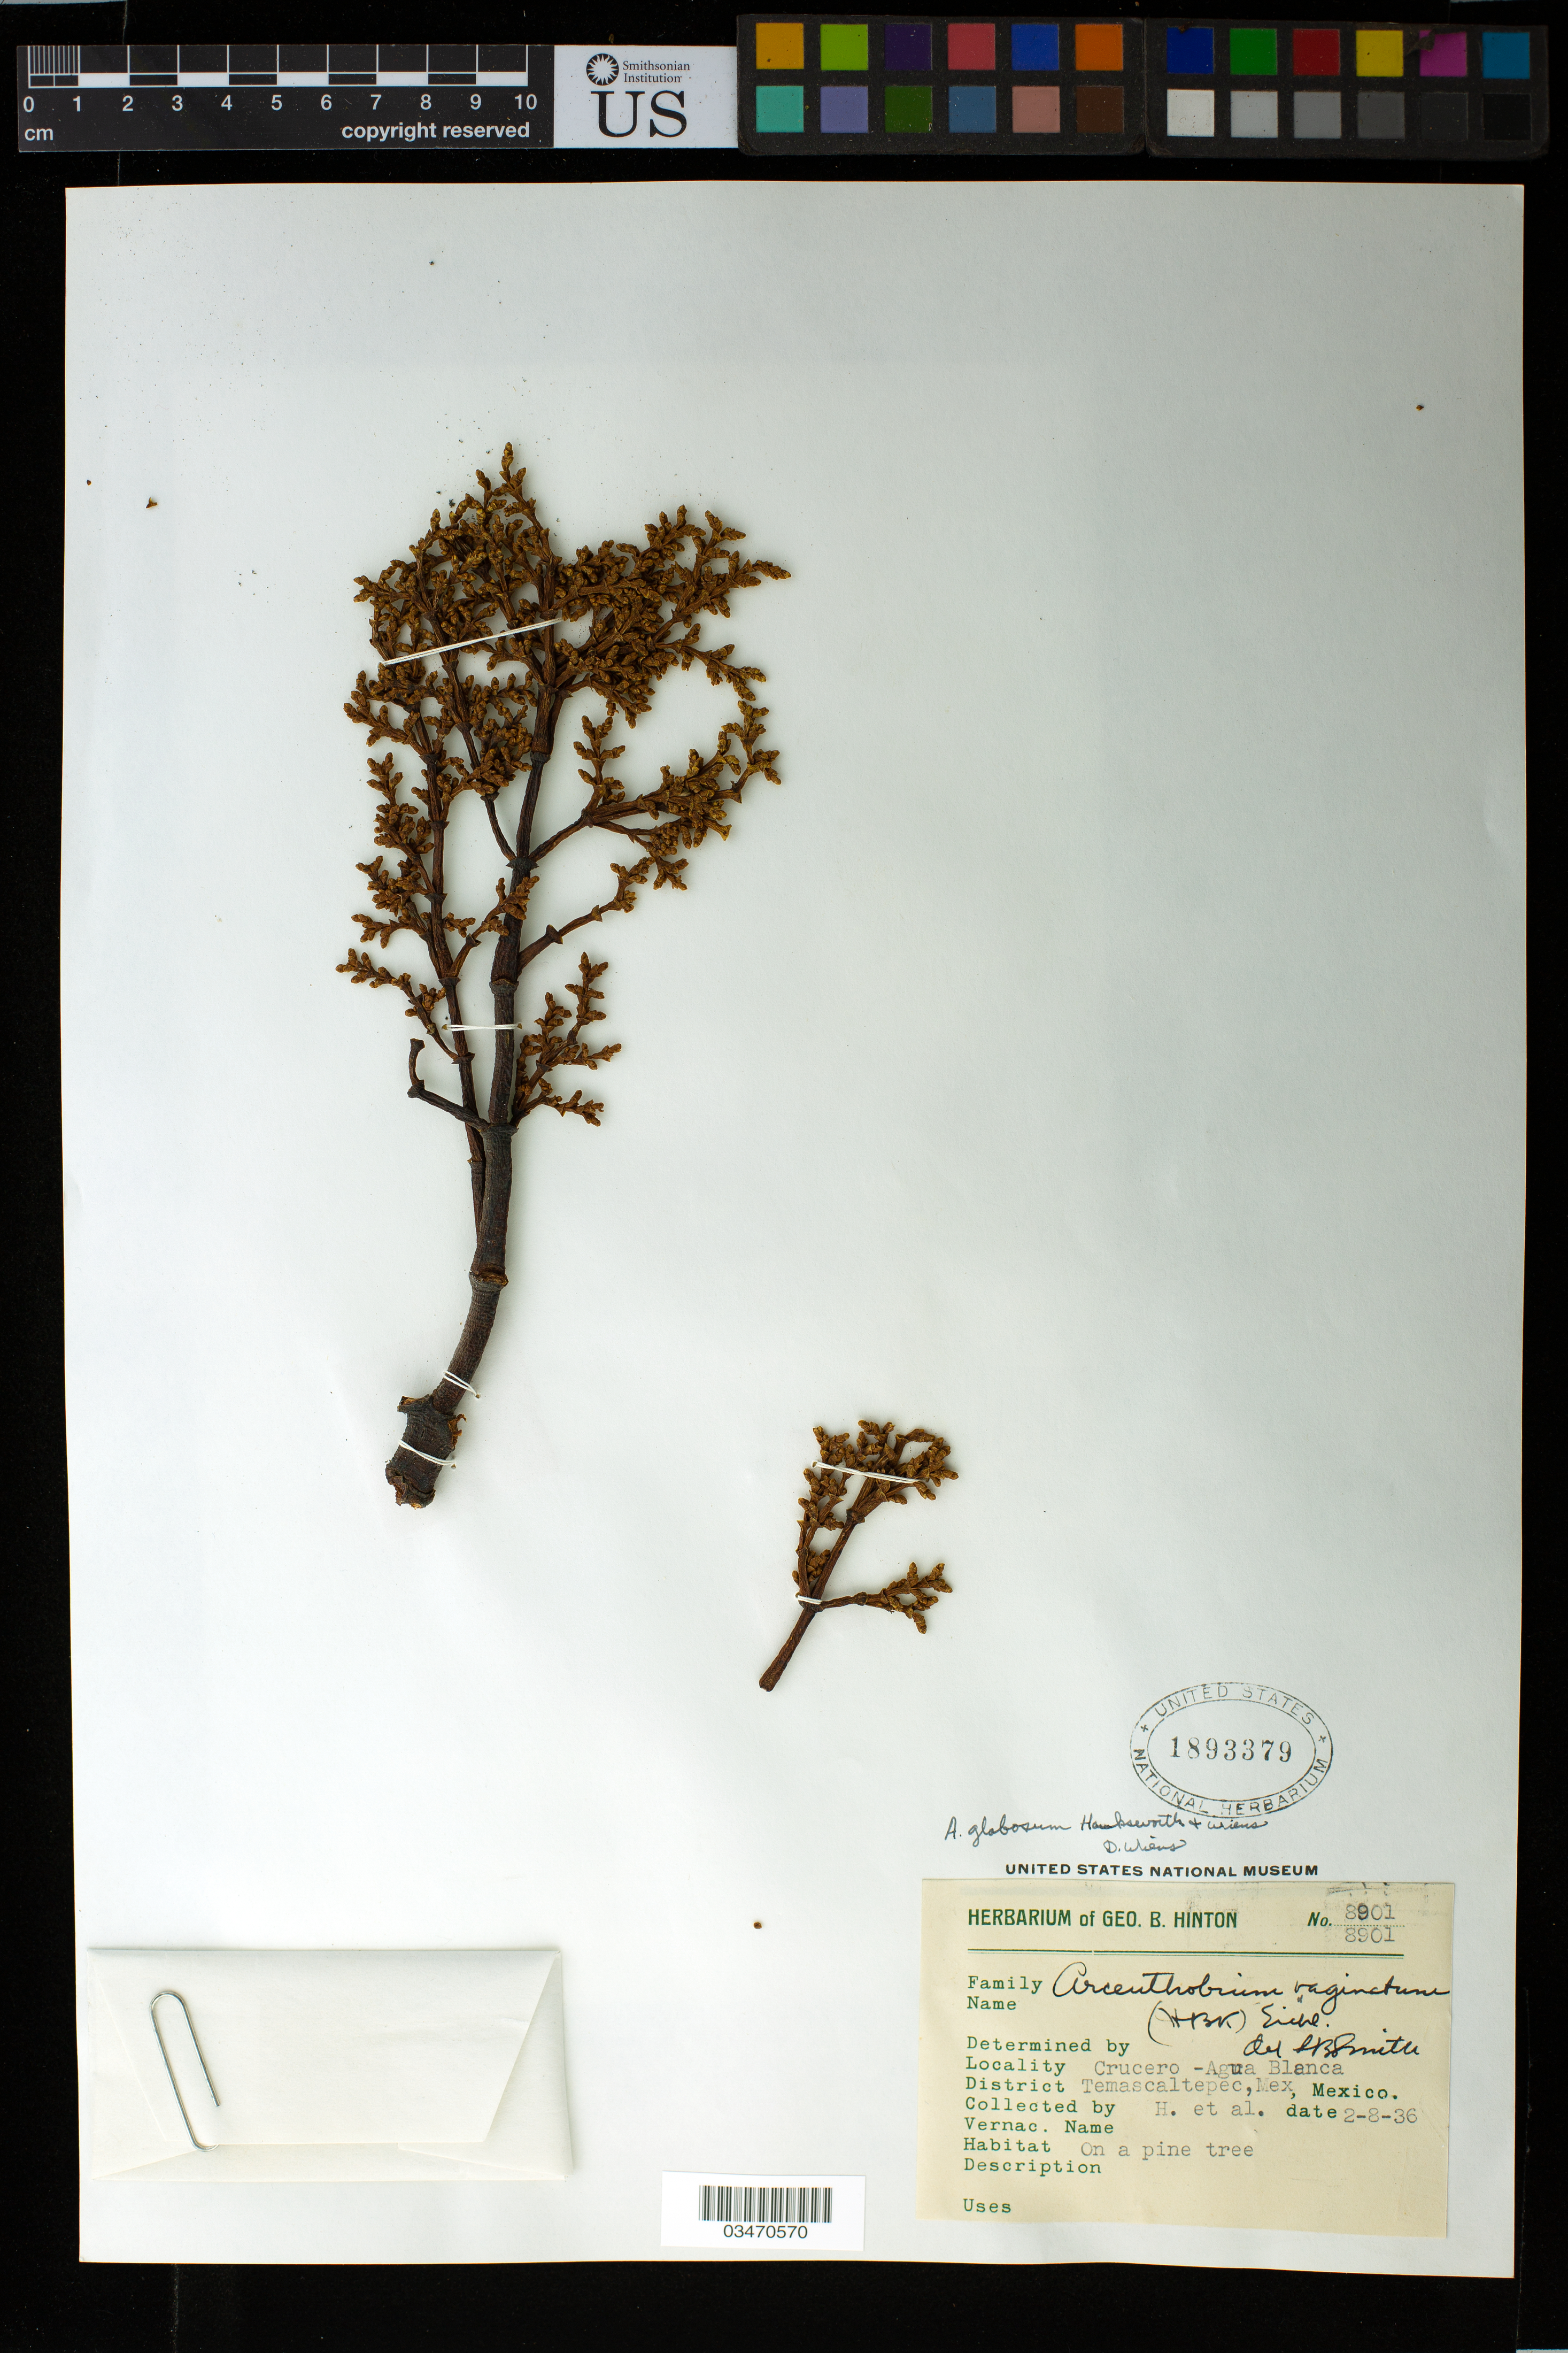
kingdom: Plantae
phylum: Tracheophyta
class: Magnoliopsida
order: Santalales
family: Viscaceae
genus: Arceuthobium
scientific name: Arceuthobium globosum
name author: Hawksw. & Wiens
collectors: G. B. Hinton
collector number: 8901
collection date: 1936-02-08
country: Mexico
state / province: México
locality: Crucero - Agua Blanca, Temascaltepec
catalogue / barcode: US 1893379